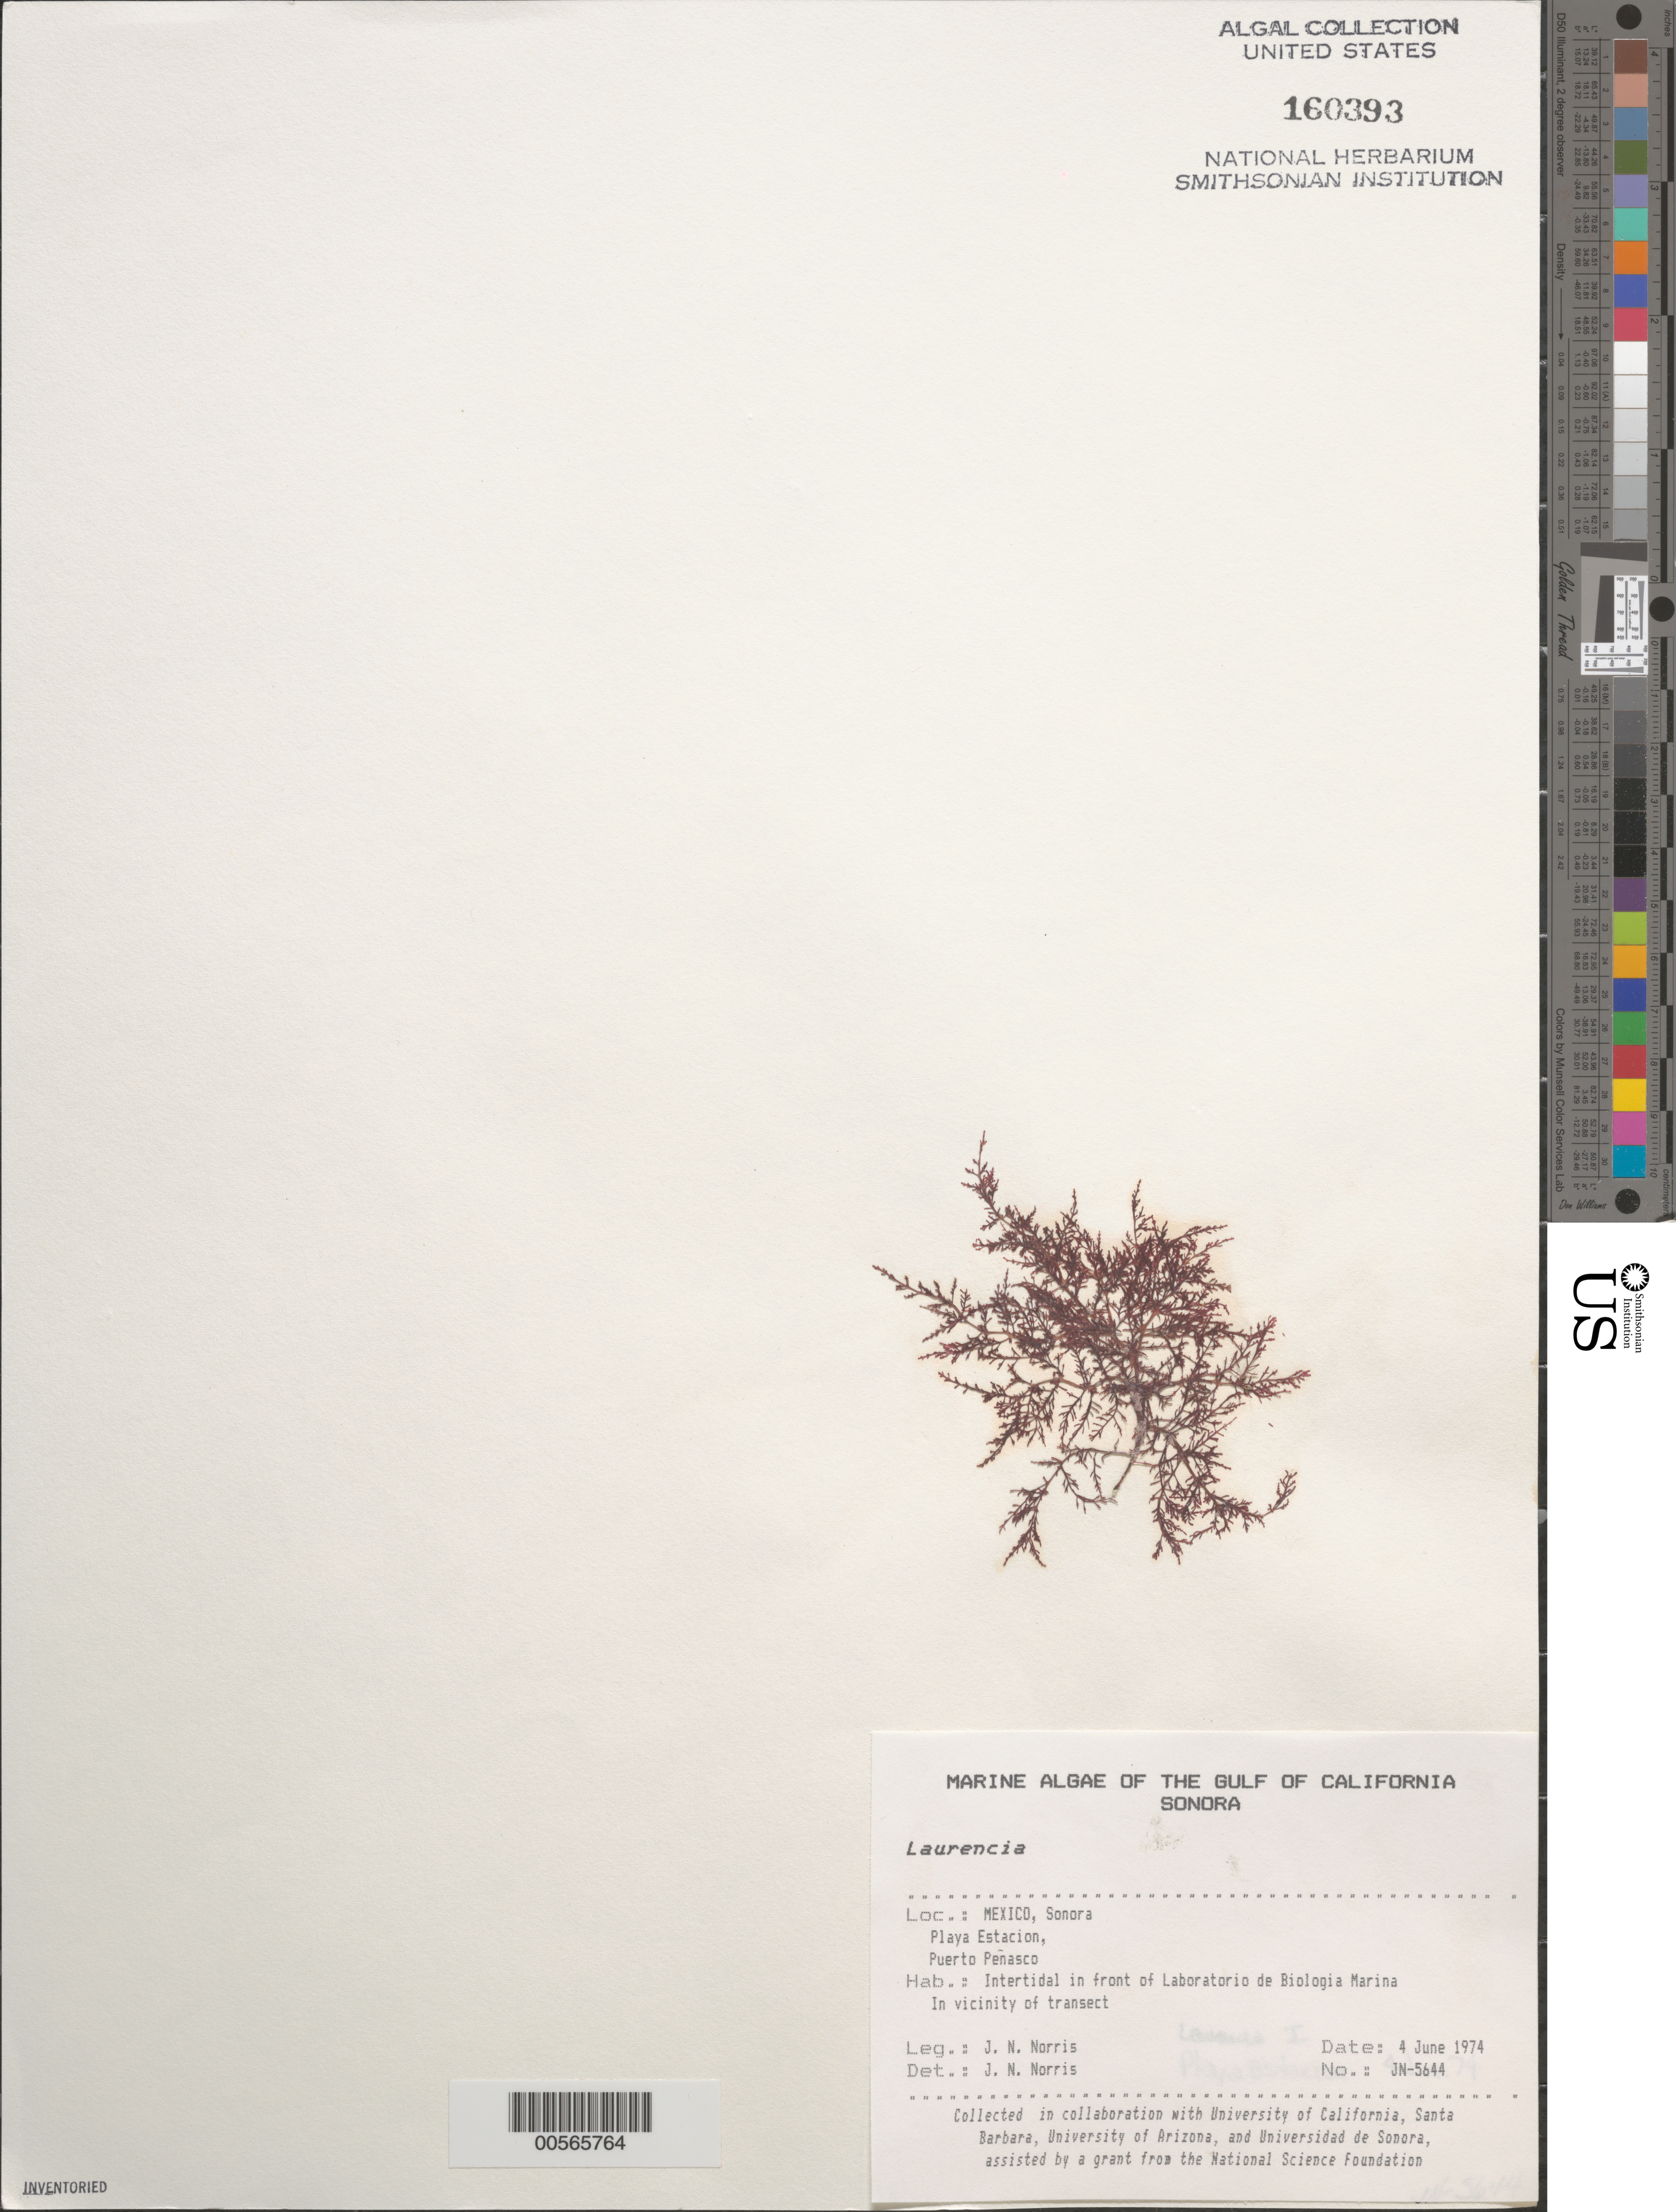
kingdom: Plantae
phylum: Rhodophyta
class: Florideophyceae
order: Ceramiales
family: Rhodomelaceae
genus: Laurencia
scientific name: Laurencia sp.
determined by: Norris, James N.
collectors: J. N. Norris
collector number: JN-5644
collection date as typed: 04 Jun 1974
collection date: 1974-06-04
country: Mexico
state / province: Sonora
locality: Playa Estacion, Puerto Penasco, Laboratorio de Biologia Marina shore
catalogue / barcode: US 160393